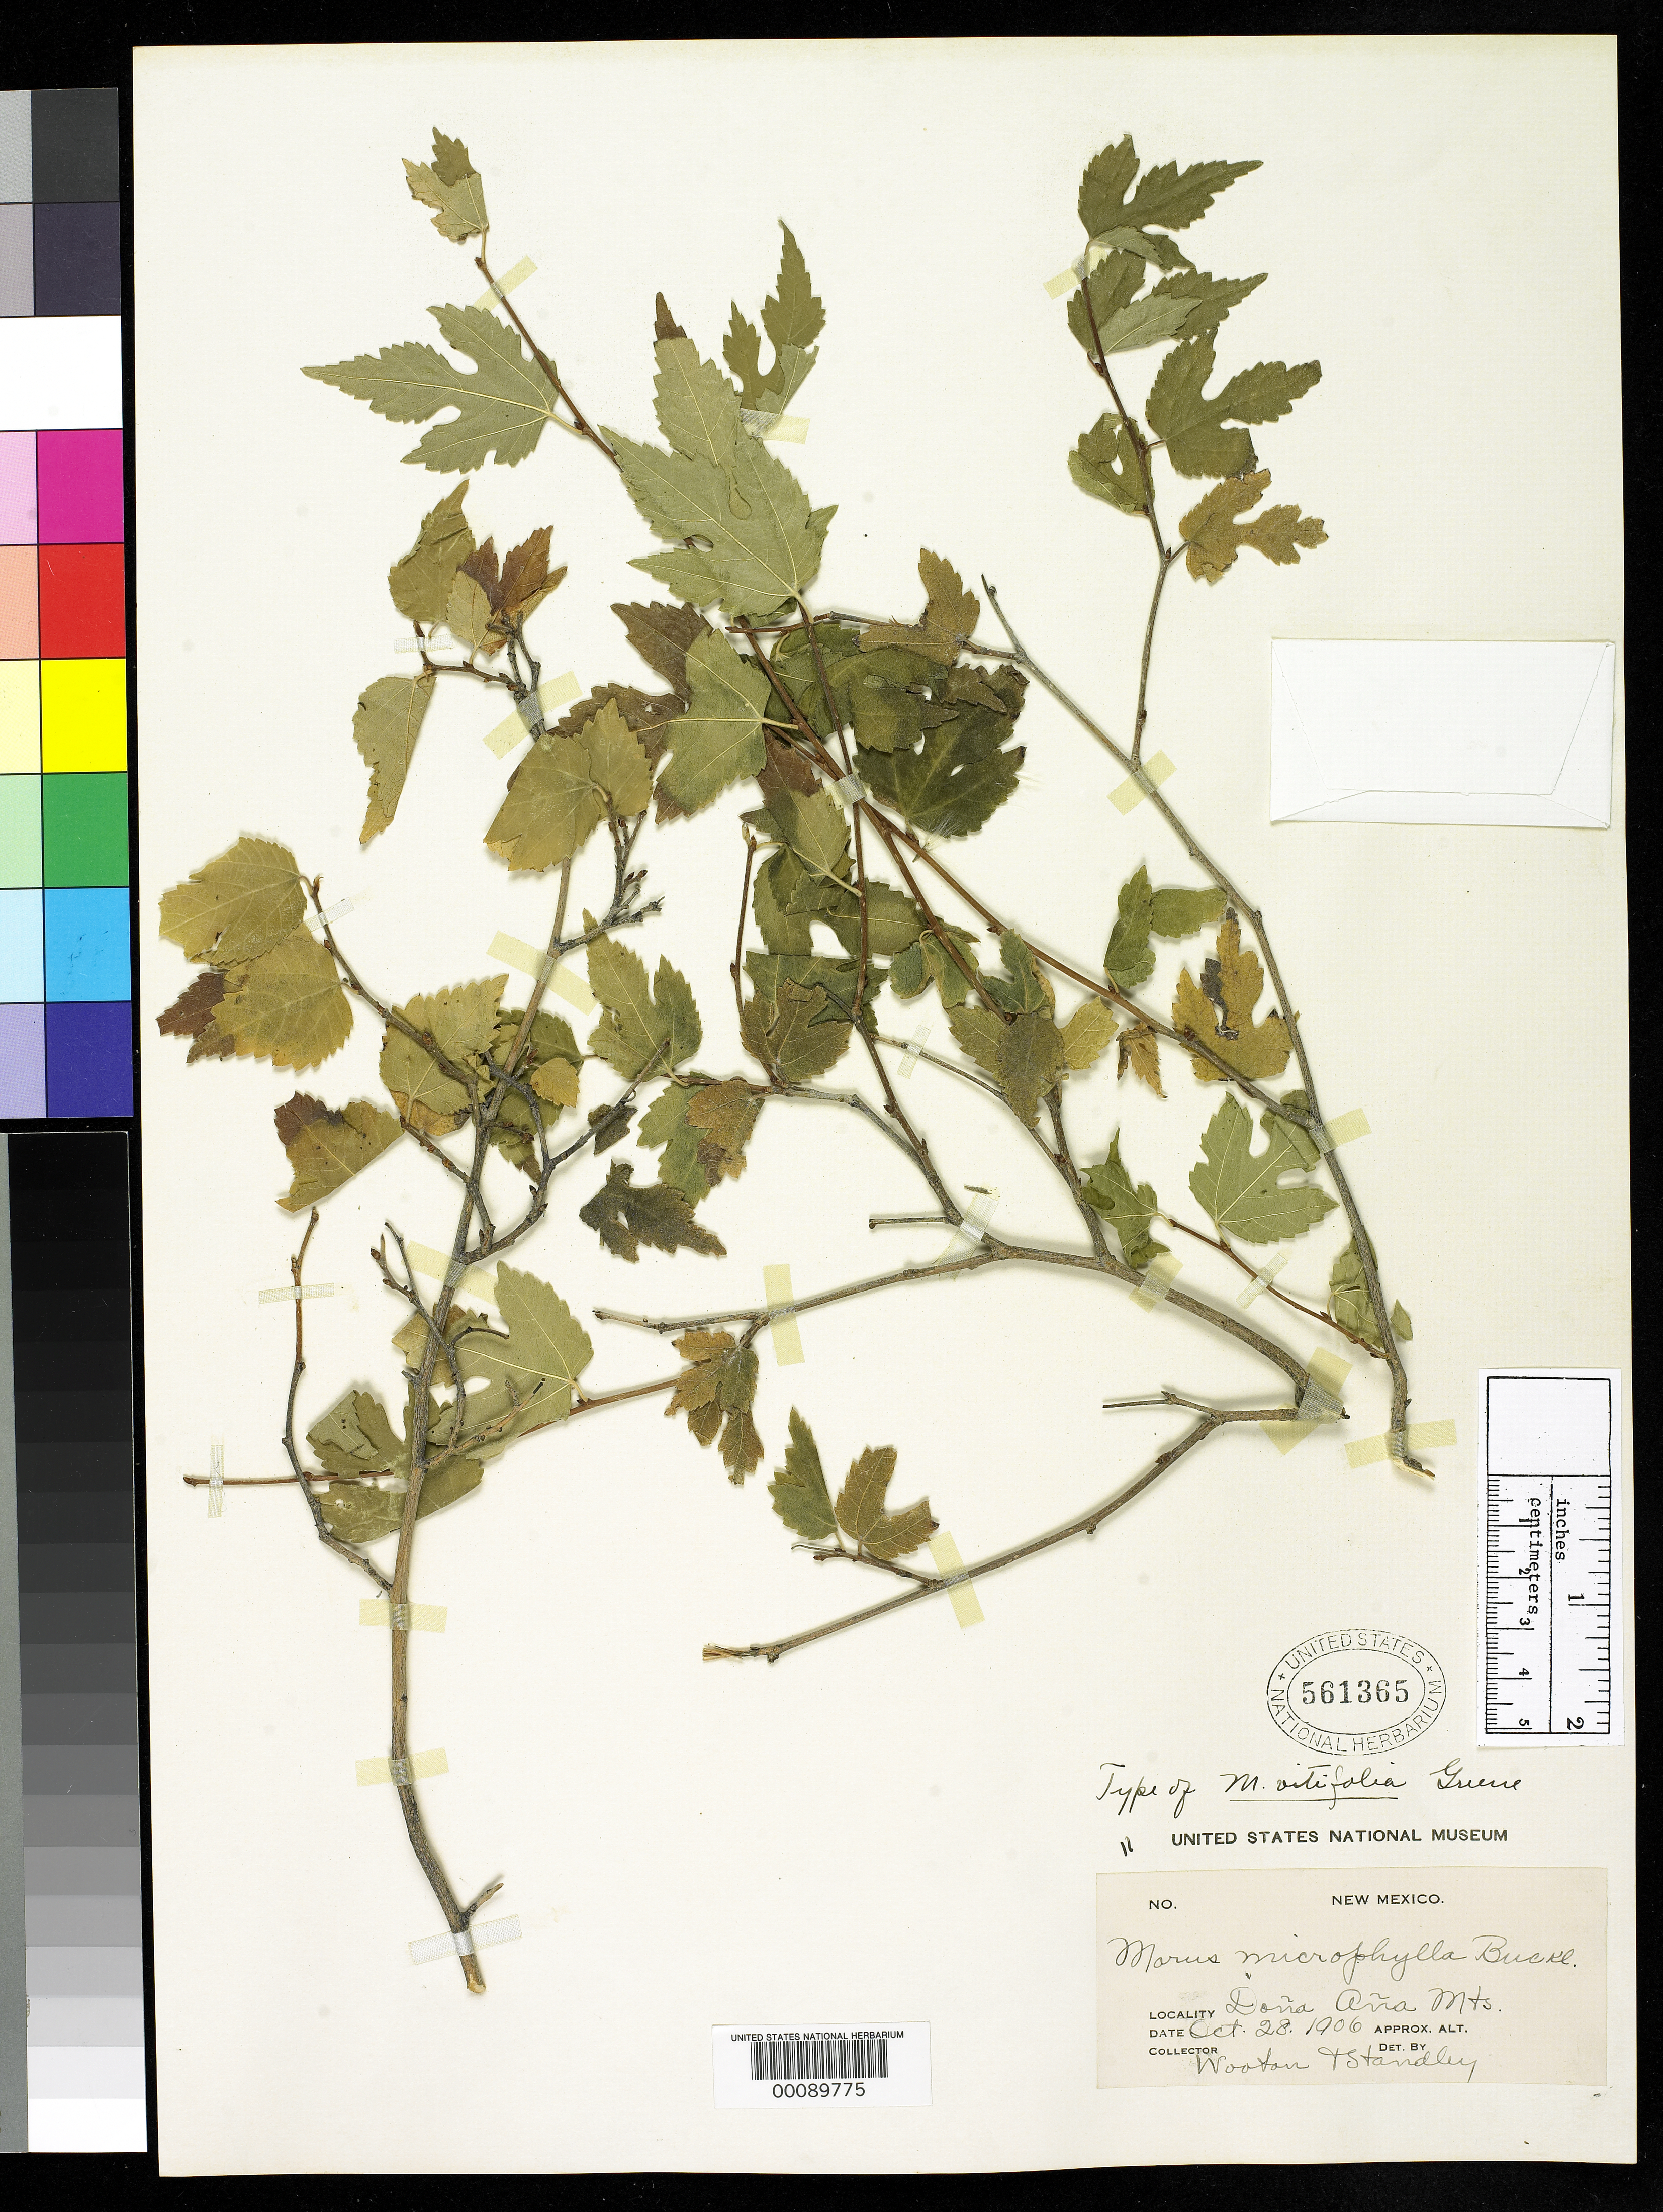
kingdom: Plantae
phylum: Tracheophyta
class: Magnoliopsida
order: Rosales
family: Moraceae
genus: Morus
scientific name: Morus vitifolia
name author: Greene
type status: Holotype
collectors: E. O. Wooton & P. C. Standley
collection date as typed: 28 Aug 1906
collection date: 1906-08-28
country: United States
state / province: New Mexico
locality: Dona Ana Mts.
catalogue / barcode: US 561365